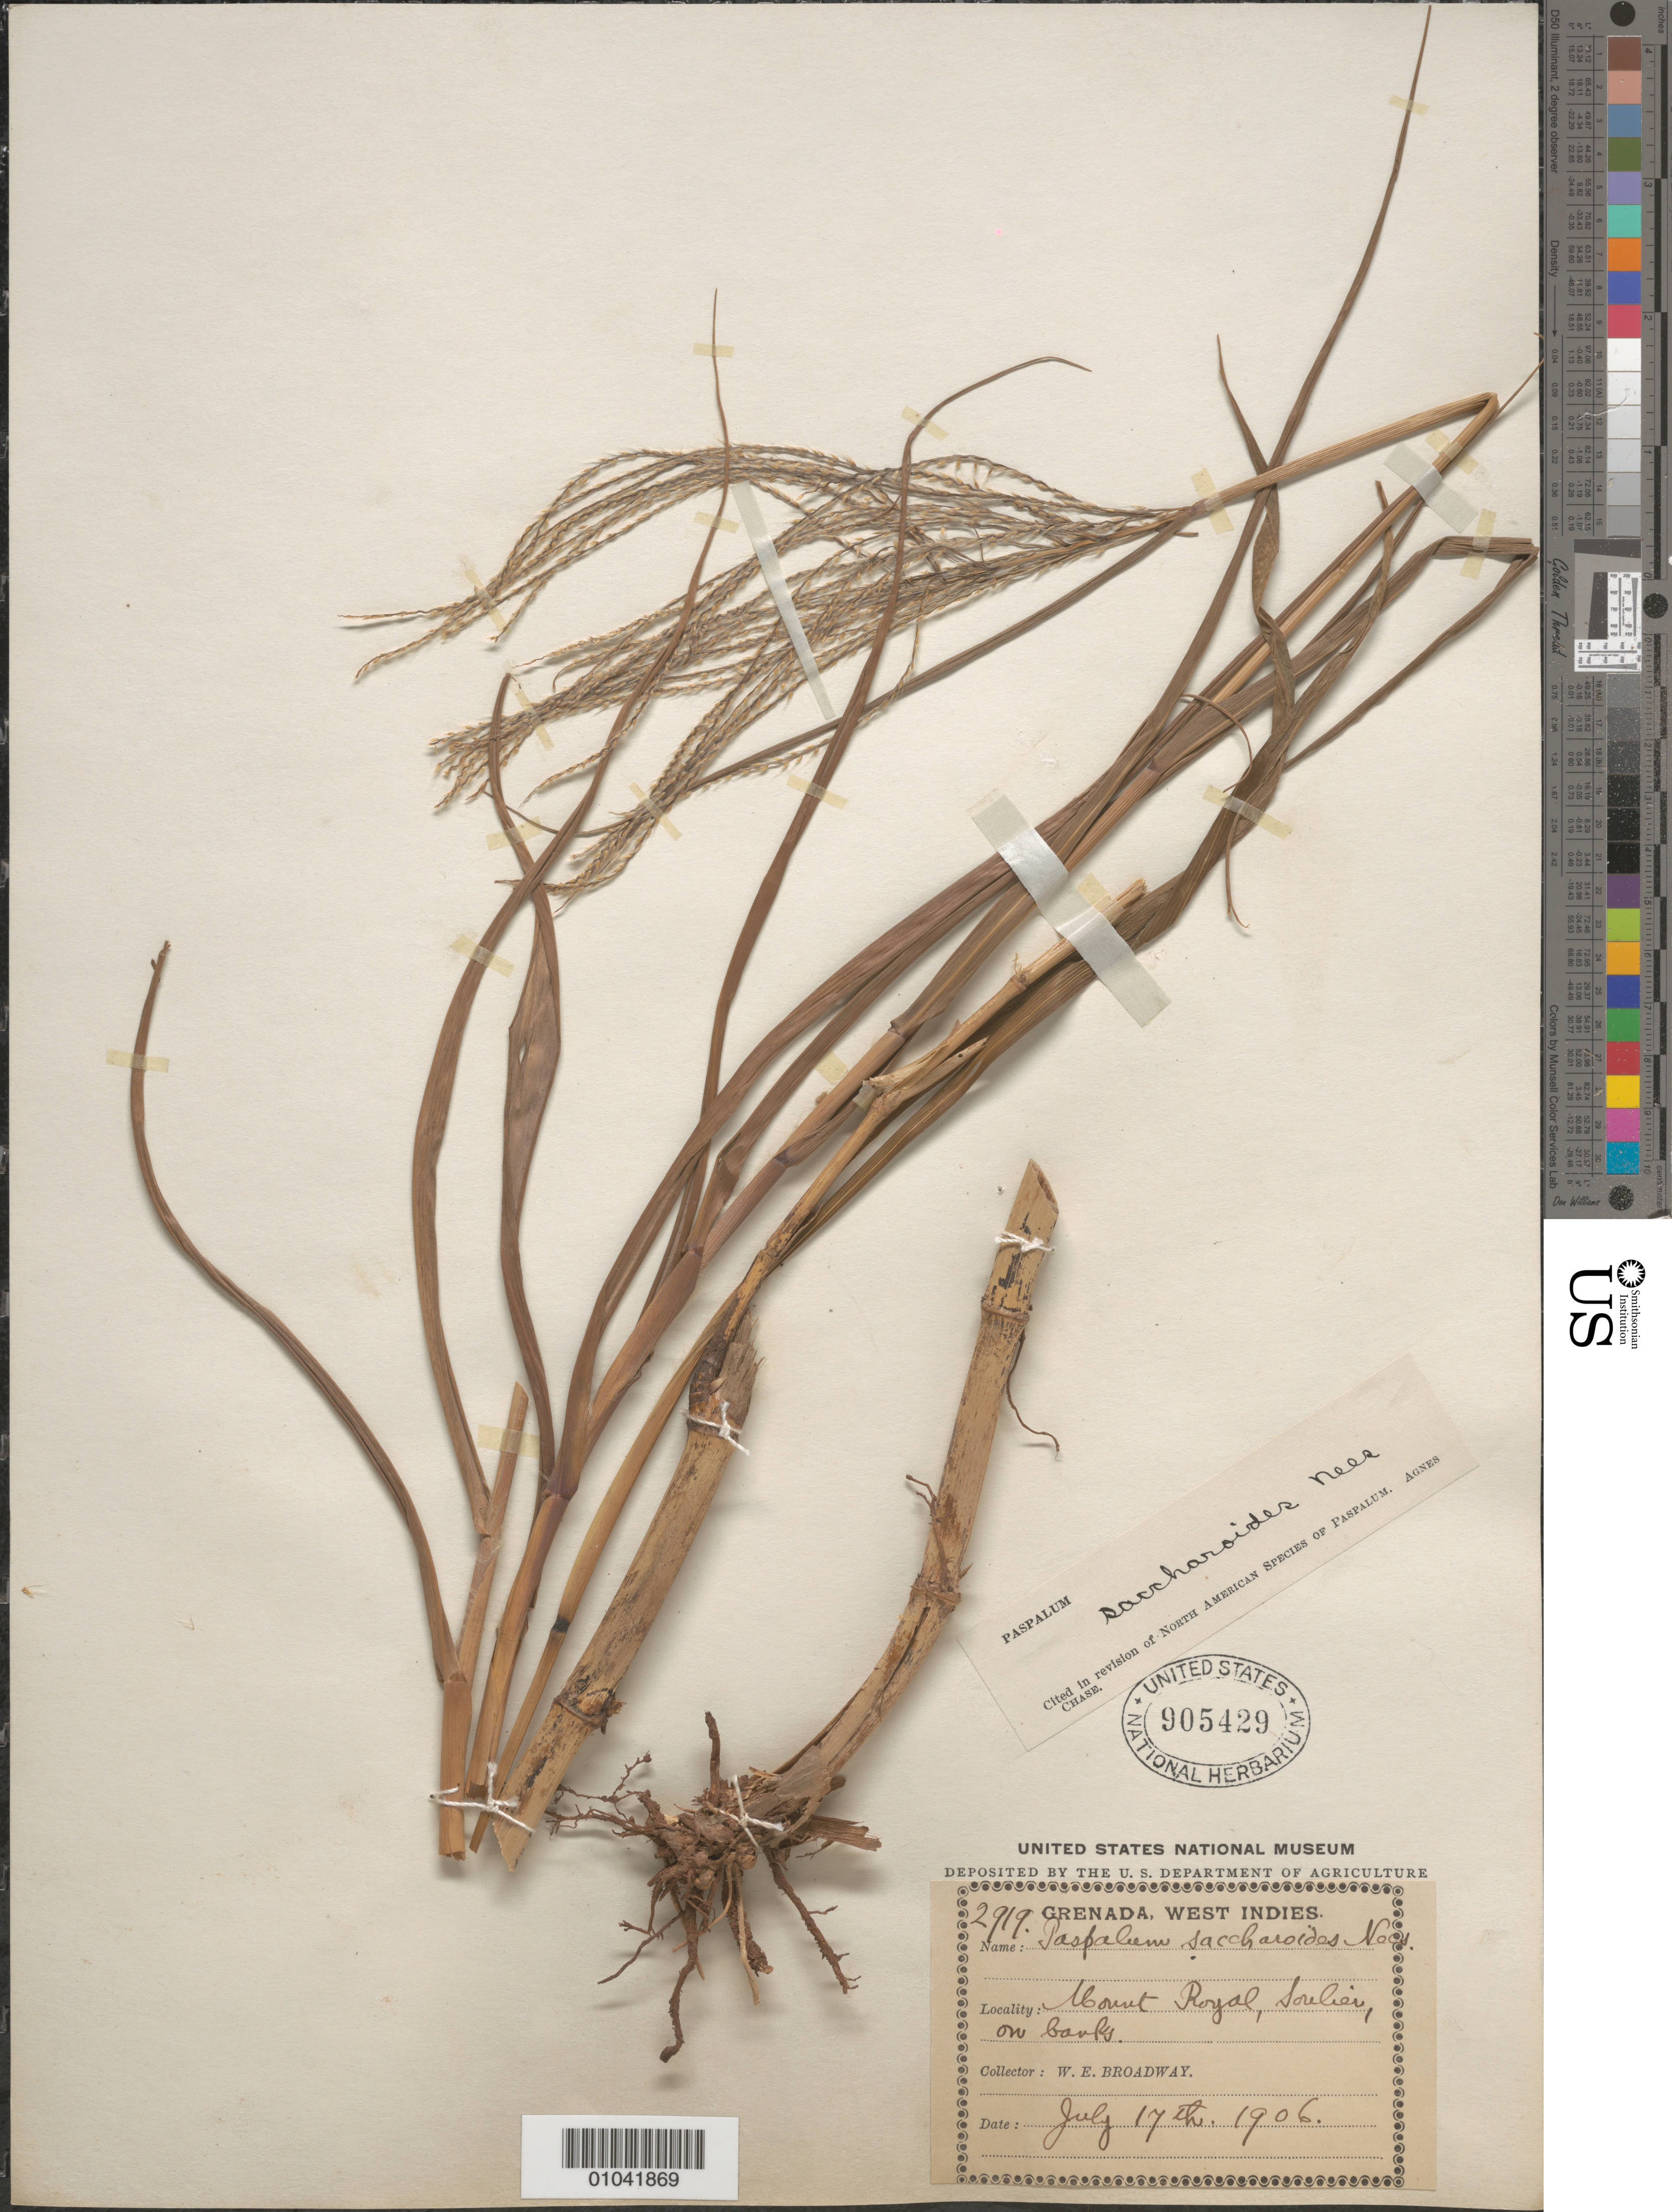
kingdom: Plantae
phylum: Tracheophyta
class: Liliopsida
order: Poales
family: Poaceae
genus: Paspalum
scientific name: Paspalum saccharoides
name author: Nees ex Trin.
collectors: W. E. Broadway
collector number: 2919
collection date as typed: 17 Jul 1906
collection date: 1906-07-17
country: Grenada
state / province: Saint George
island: Grenada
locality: Mount Royal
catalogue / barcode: US 905429